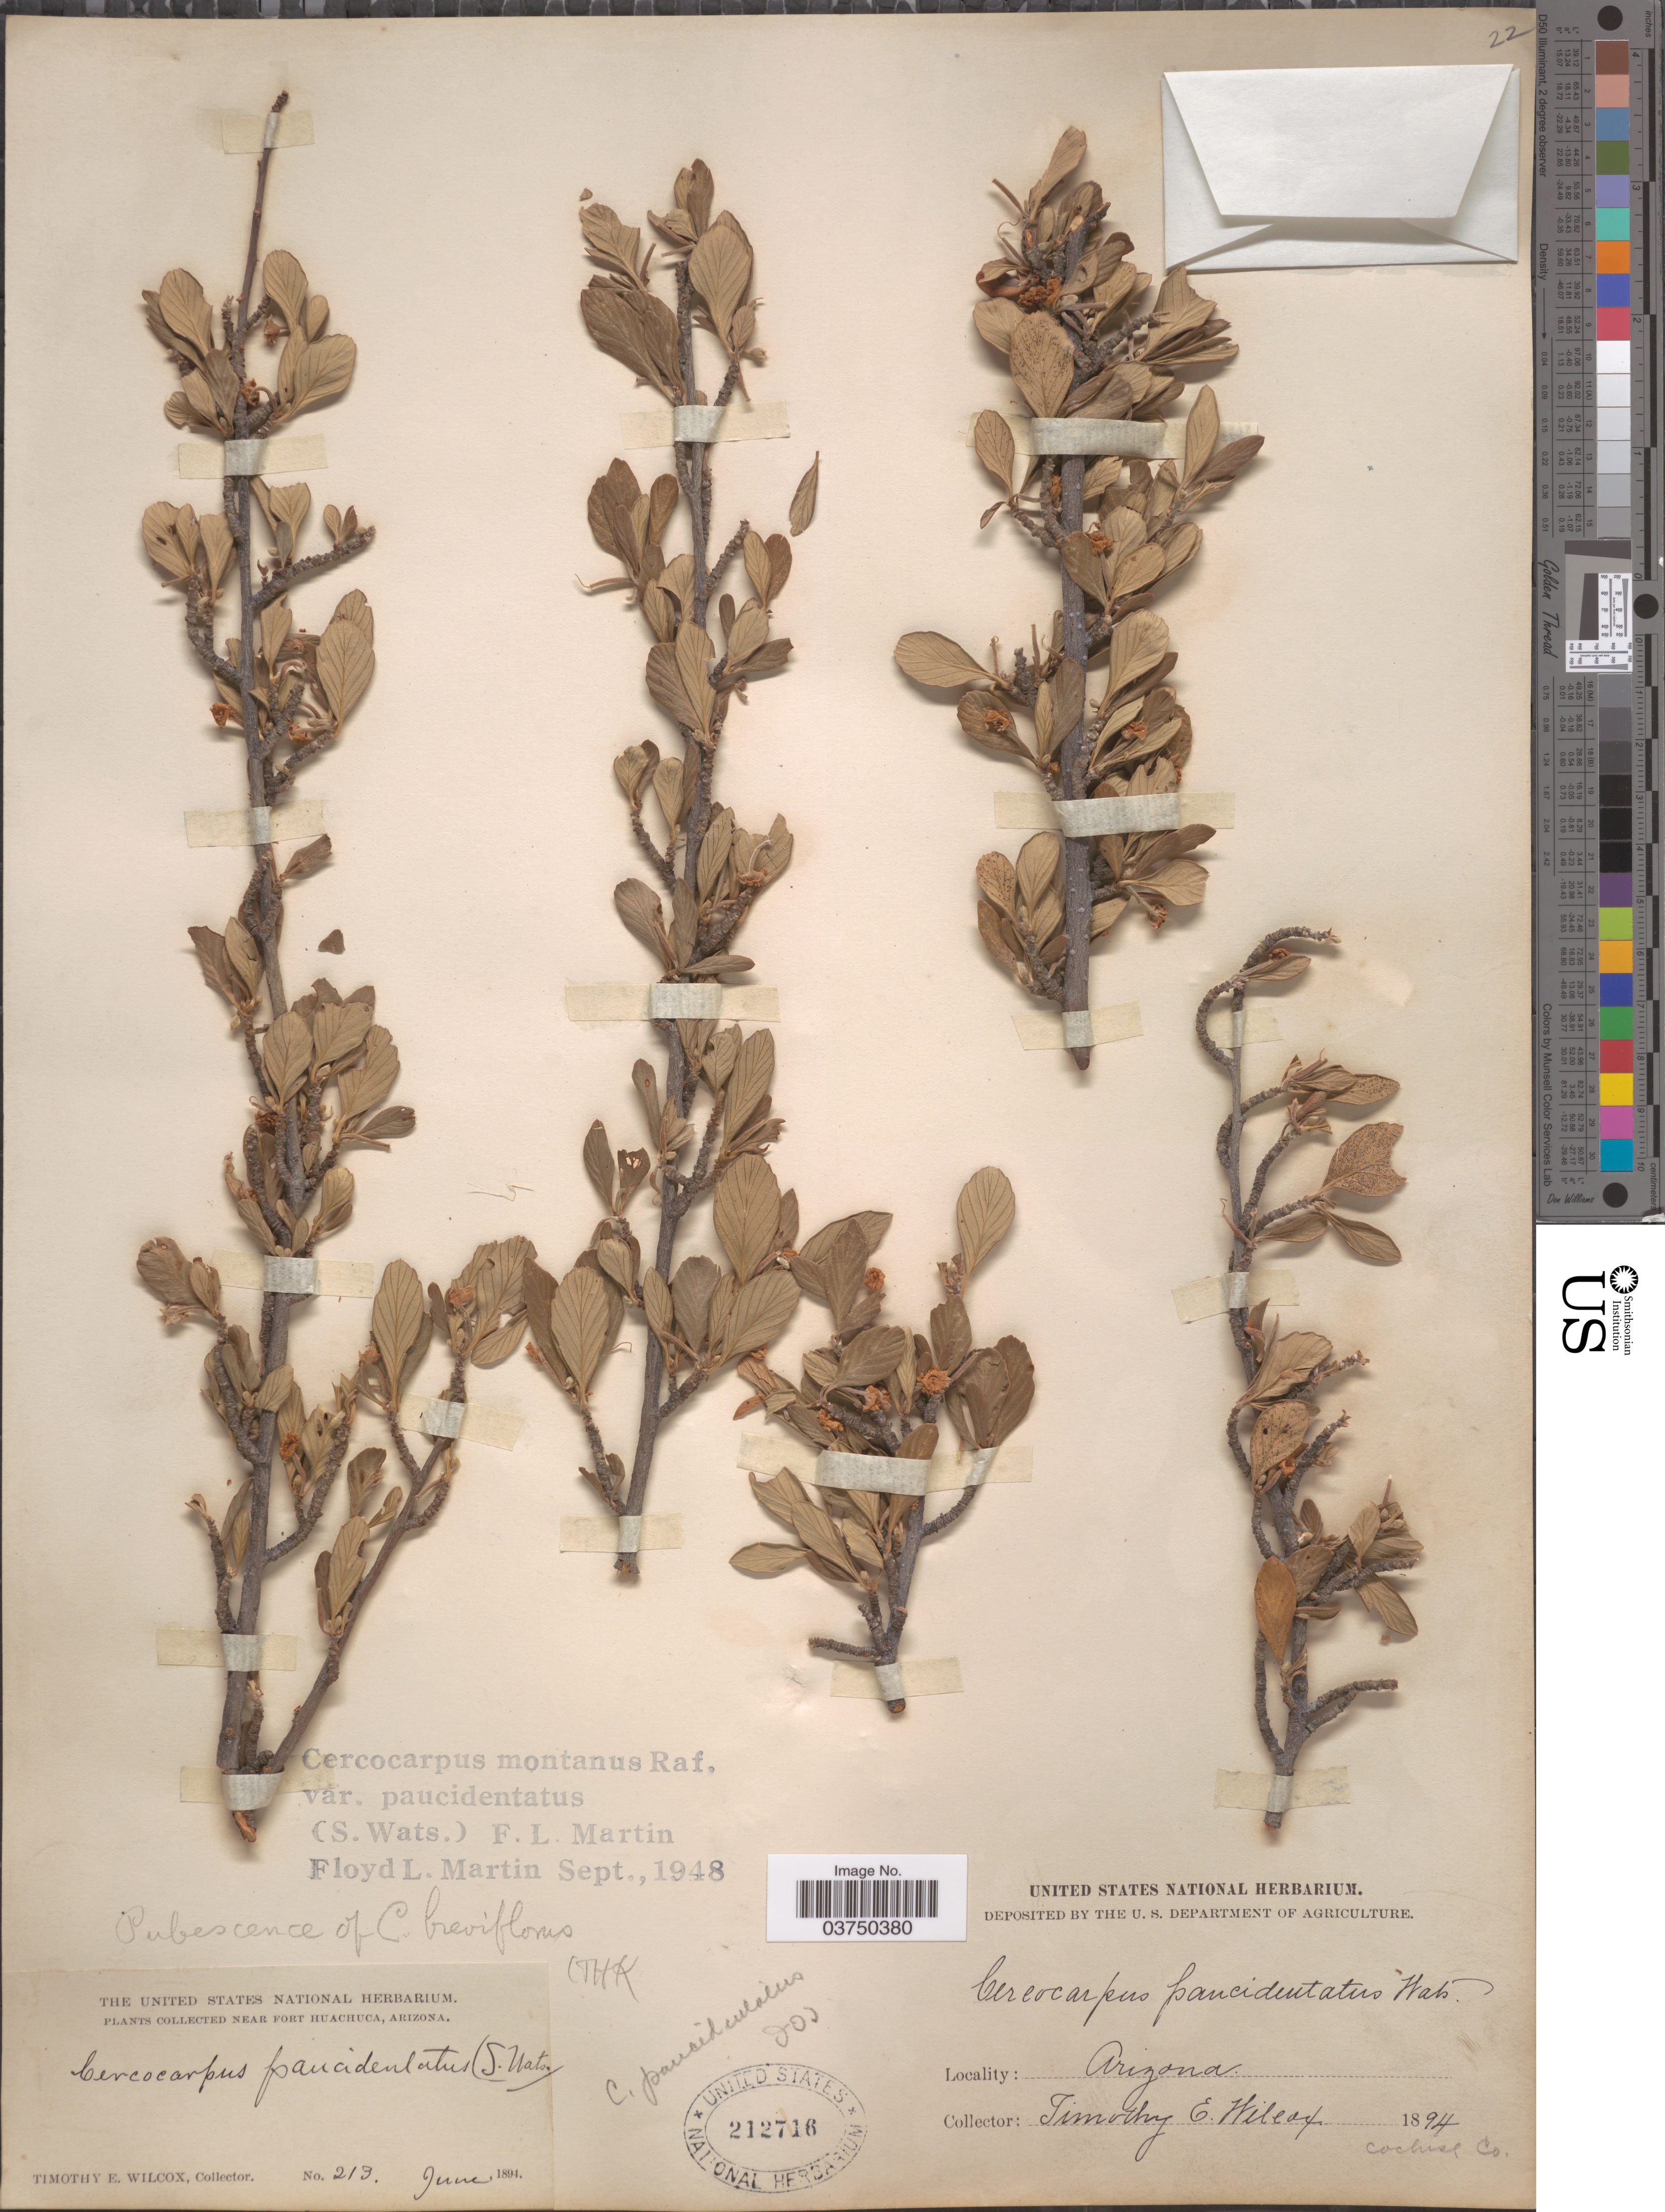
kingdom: Plantae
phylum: Tracheophyta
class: Magnoliopsida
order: Rosales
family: Rosaceae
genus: Cercocarpus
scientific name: Cercocarpus montanus var. paucidentatus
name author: (S. Watson) F.L. Martin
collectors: T. E. Wilcox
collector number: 213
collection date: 1894-06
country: United States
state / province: Arizona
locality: Near Fort Huachuca.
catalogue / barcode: US 212716